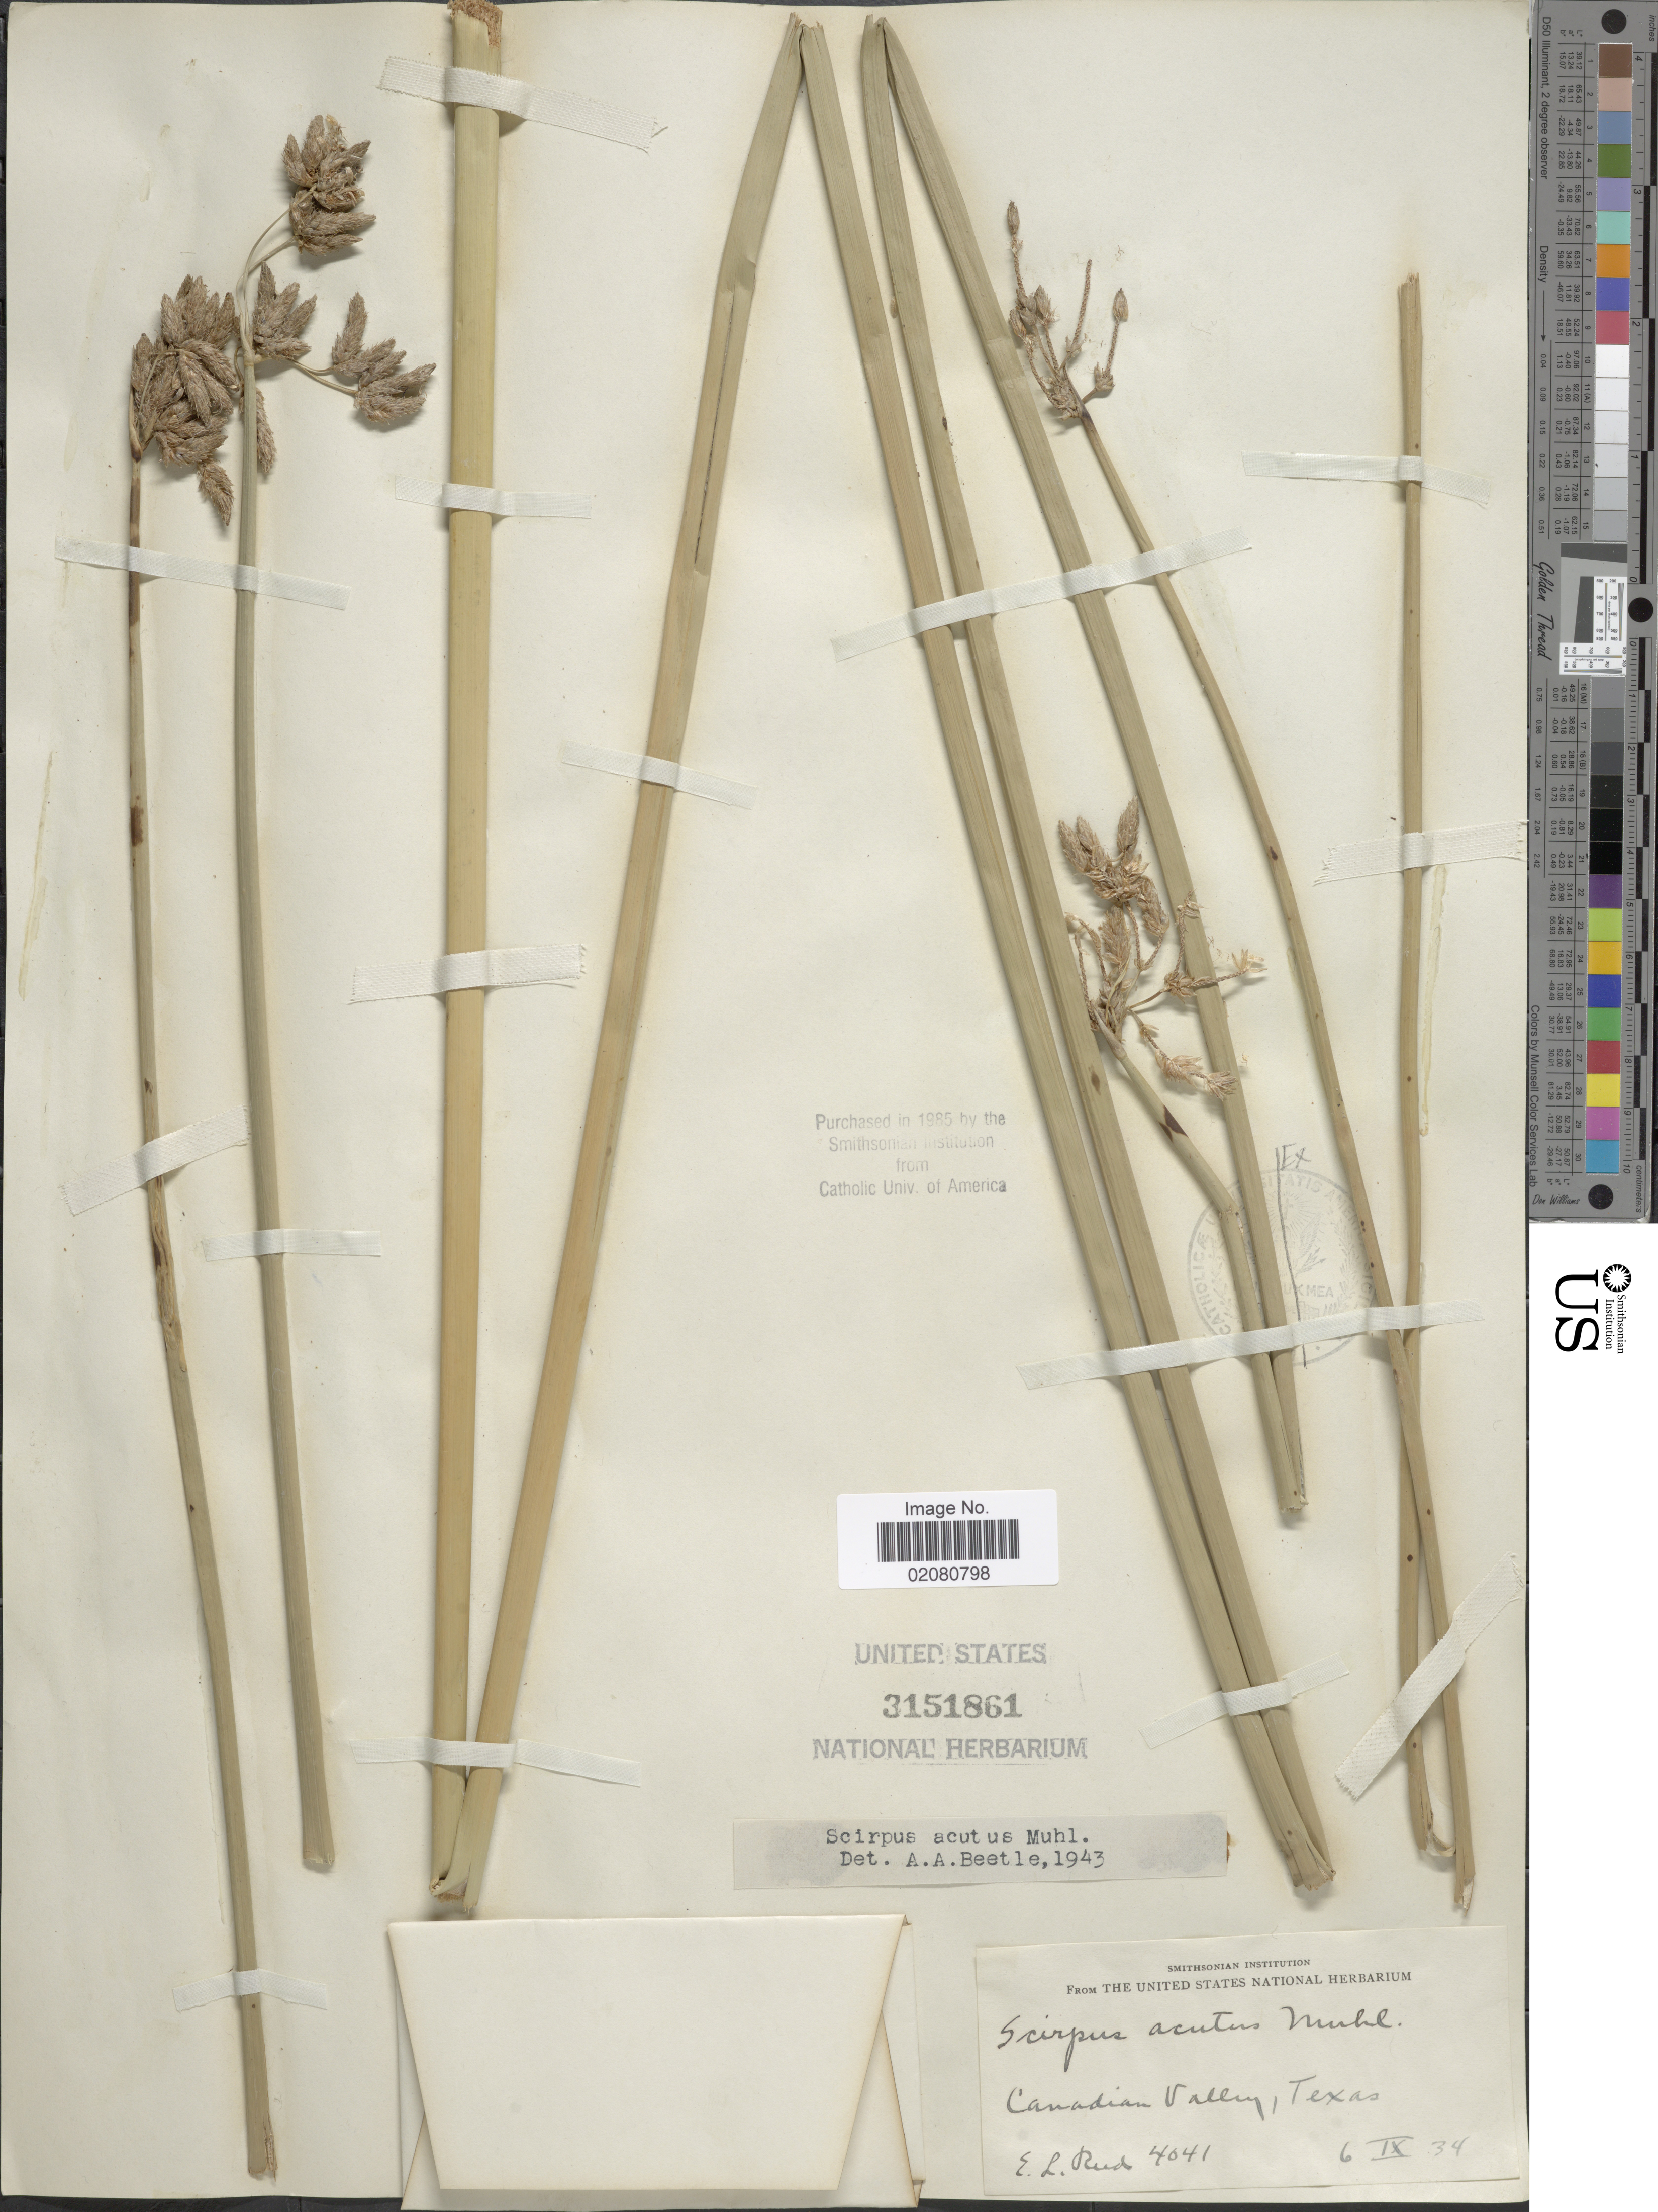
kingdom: Plantae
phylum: Tracheophyta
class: Liliopsida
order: Poales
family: Cyperaceae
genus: Schoenoplectus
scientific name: Schoenoplectus acutus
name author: (Muhl. ex Bigelow) Á. Löve & D. Löve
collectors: E. Reed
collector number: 4041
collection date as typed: Transcribed d/m/y: 6/9/34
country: United States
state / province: Texas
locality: Canadian Valley, Texas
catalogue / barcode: US 3151861